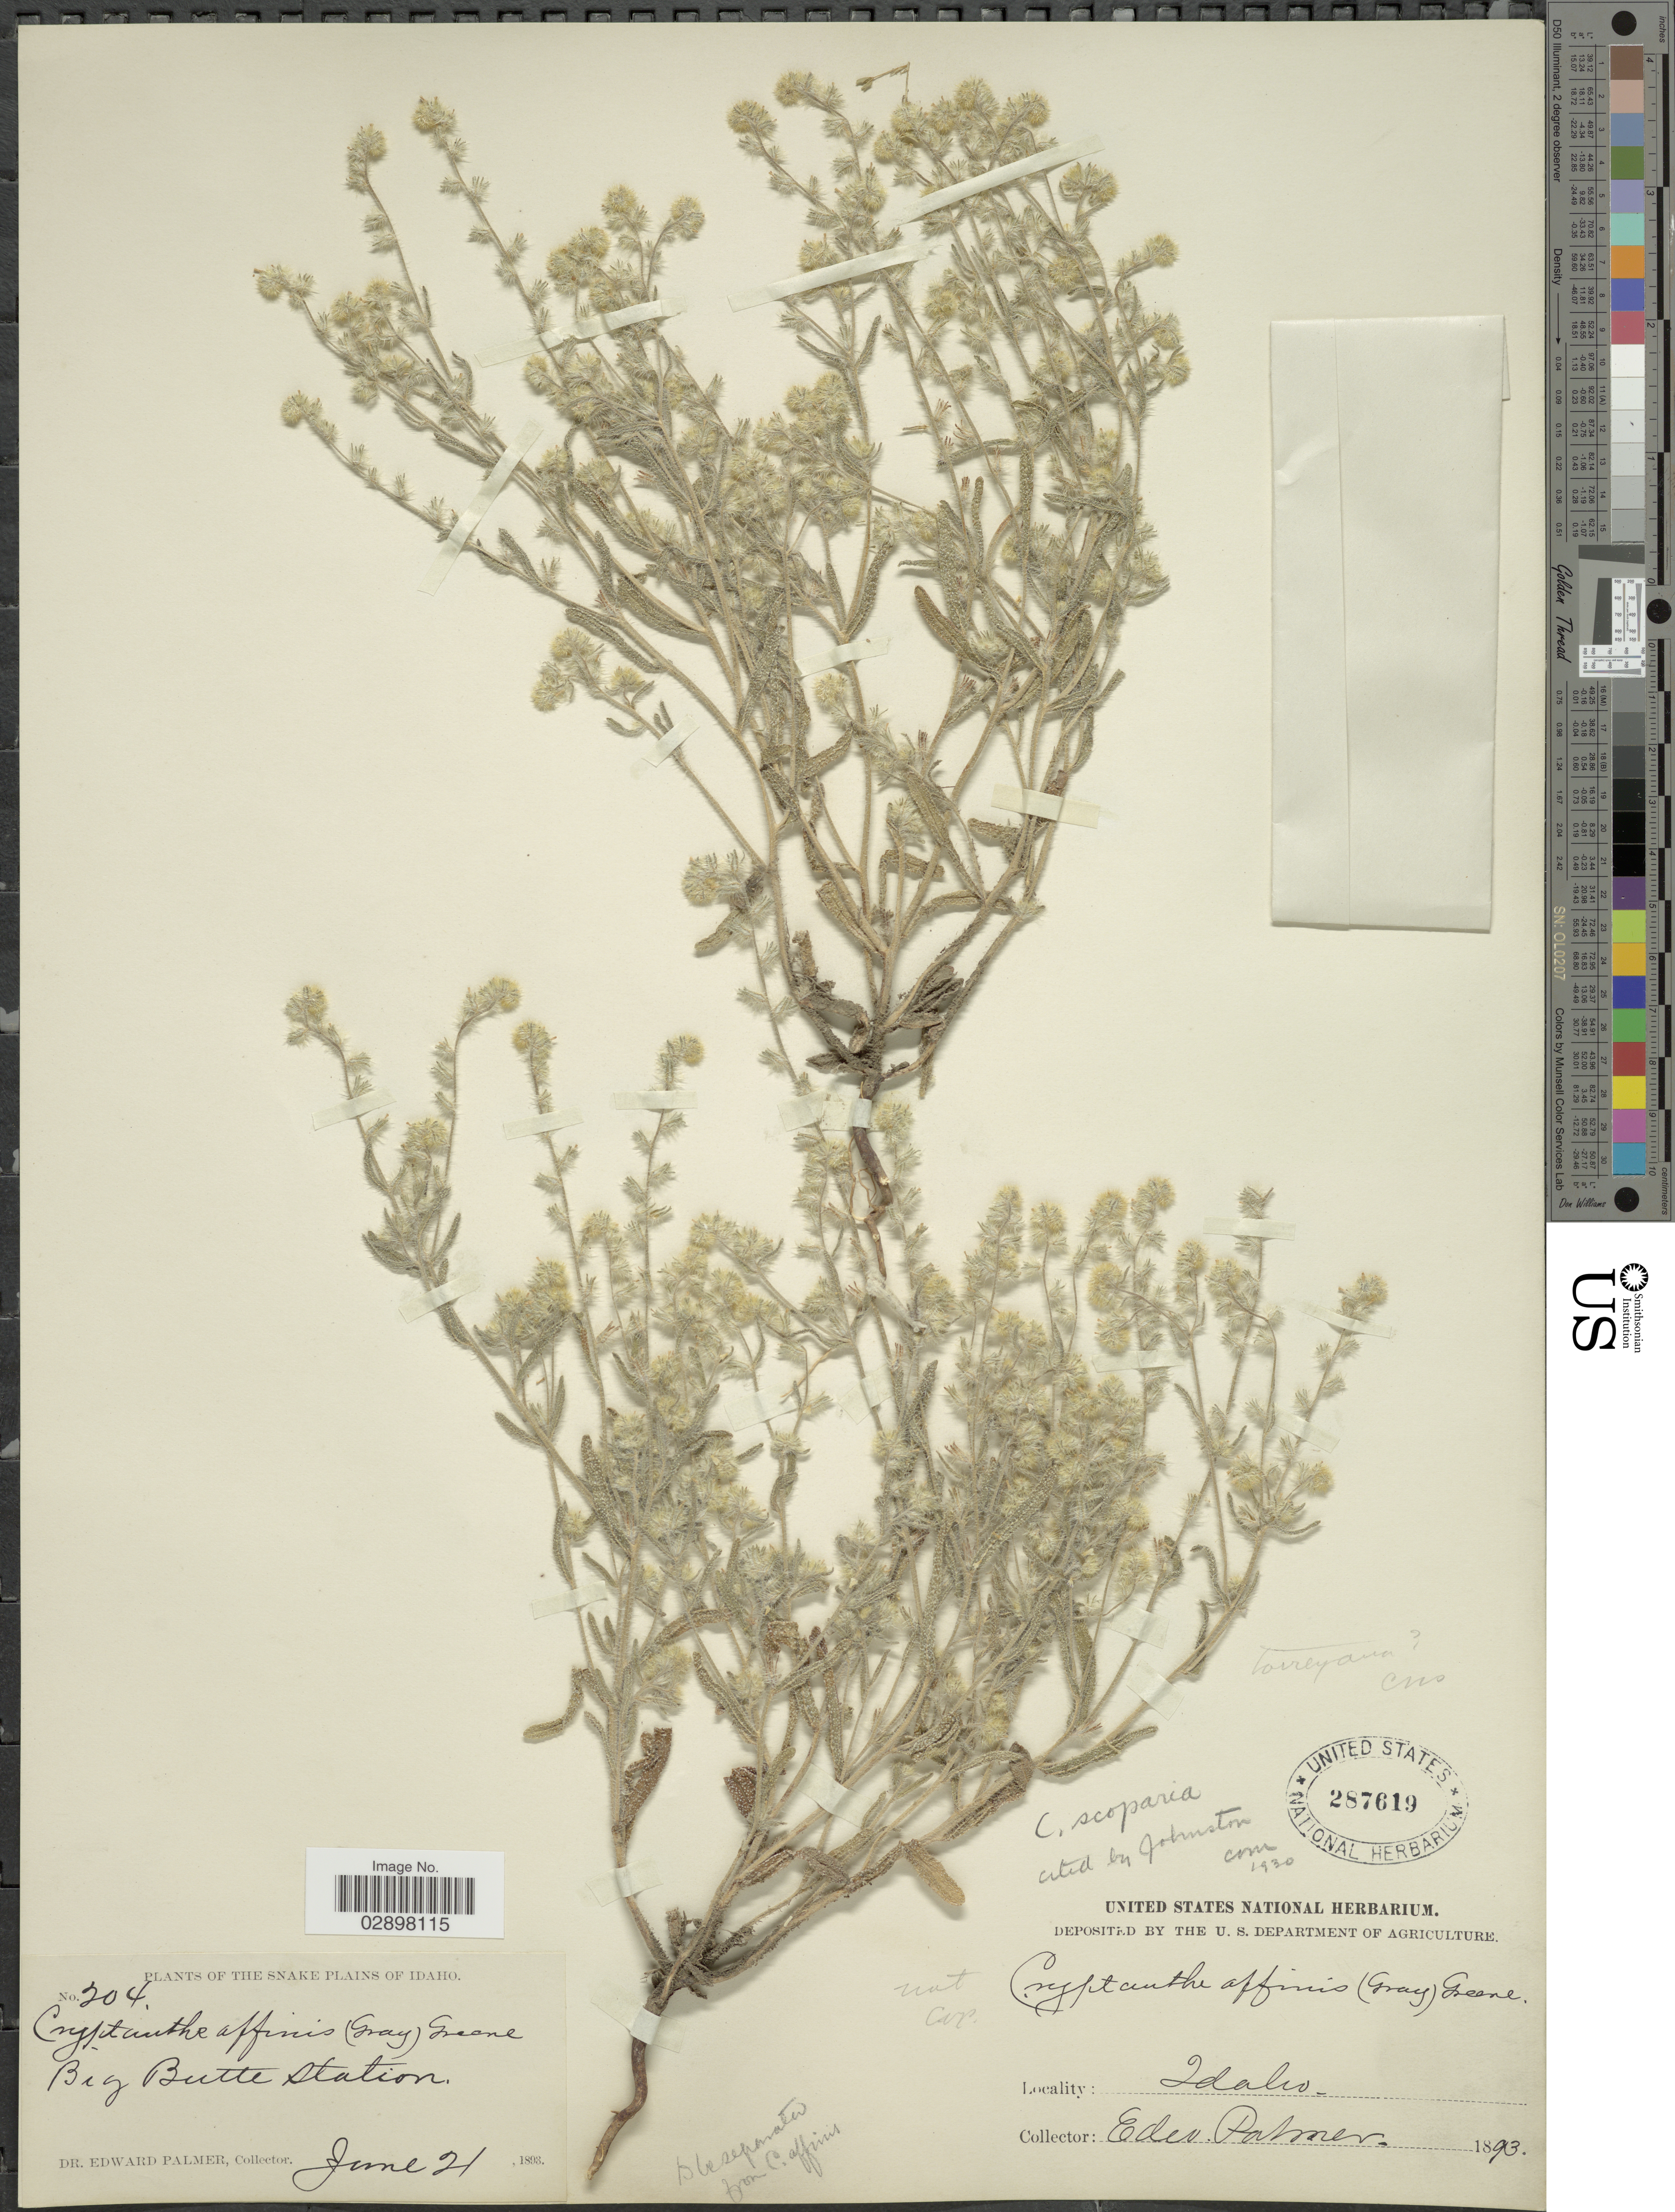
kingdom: Plantae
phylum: Tracheophyta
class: Magnoliopsida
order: Boraginales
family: Boraginaceae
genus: Cryptantha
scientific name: Cryptantha scoparia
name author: A. Nelson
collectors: E. Palmer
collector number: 204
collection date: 1893-06-21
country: United States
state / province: Idaho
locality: The Snake Plains, Big Butte Station.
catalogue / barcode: US 287619